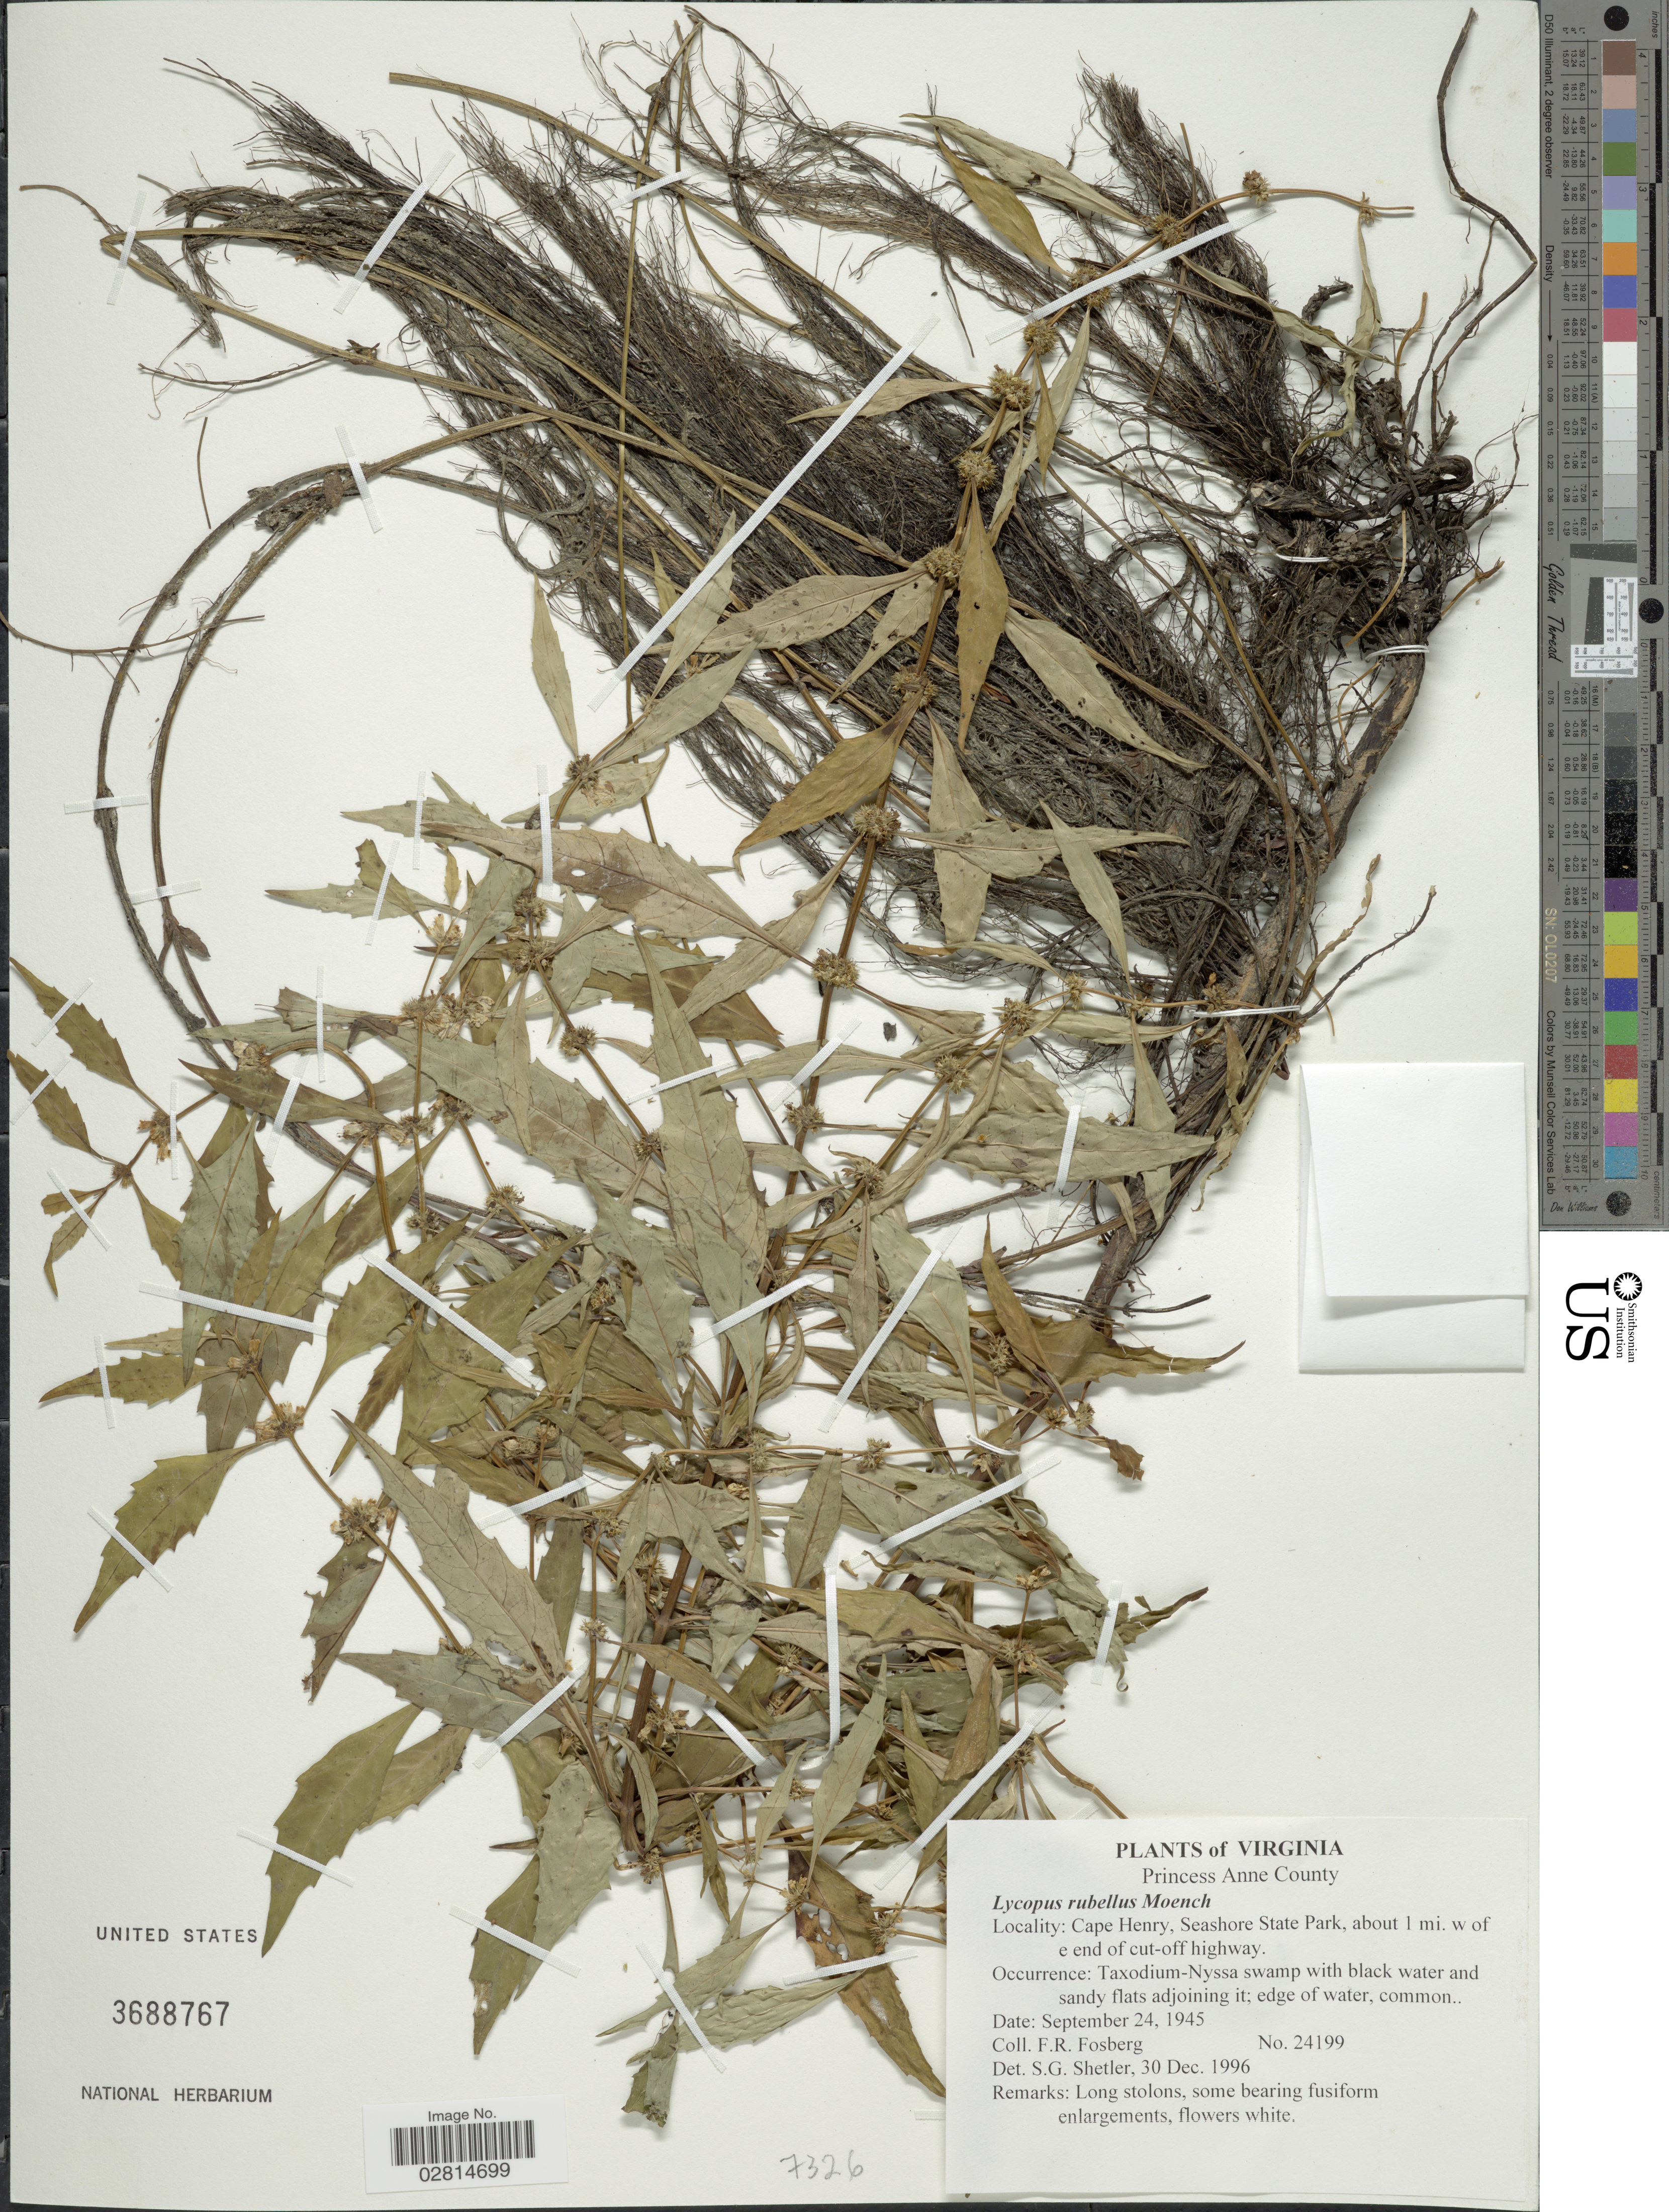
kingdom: Plantae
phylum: Tracheophyta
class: Magnoliopsida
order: Lamiales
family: Lamiaceae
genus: Lycopus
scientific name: Lycopus rubellus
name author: Moench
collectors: F. R. Fosberg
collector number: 24199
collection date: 1945-09-24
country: United States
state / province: Virginia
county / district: City of Virginia Beach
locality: Princess Anne (=historic county name)County. Cape Henry, Seashore State Park, about 1 mi. w of e end of cut-off highway.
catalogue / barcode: US 3688767